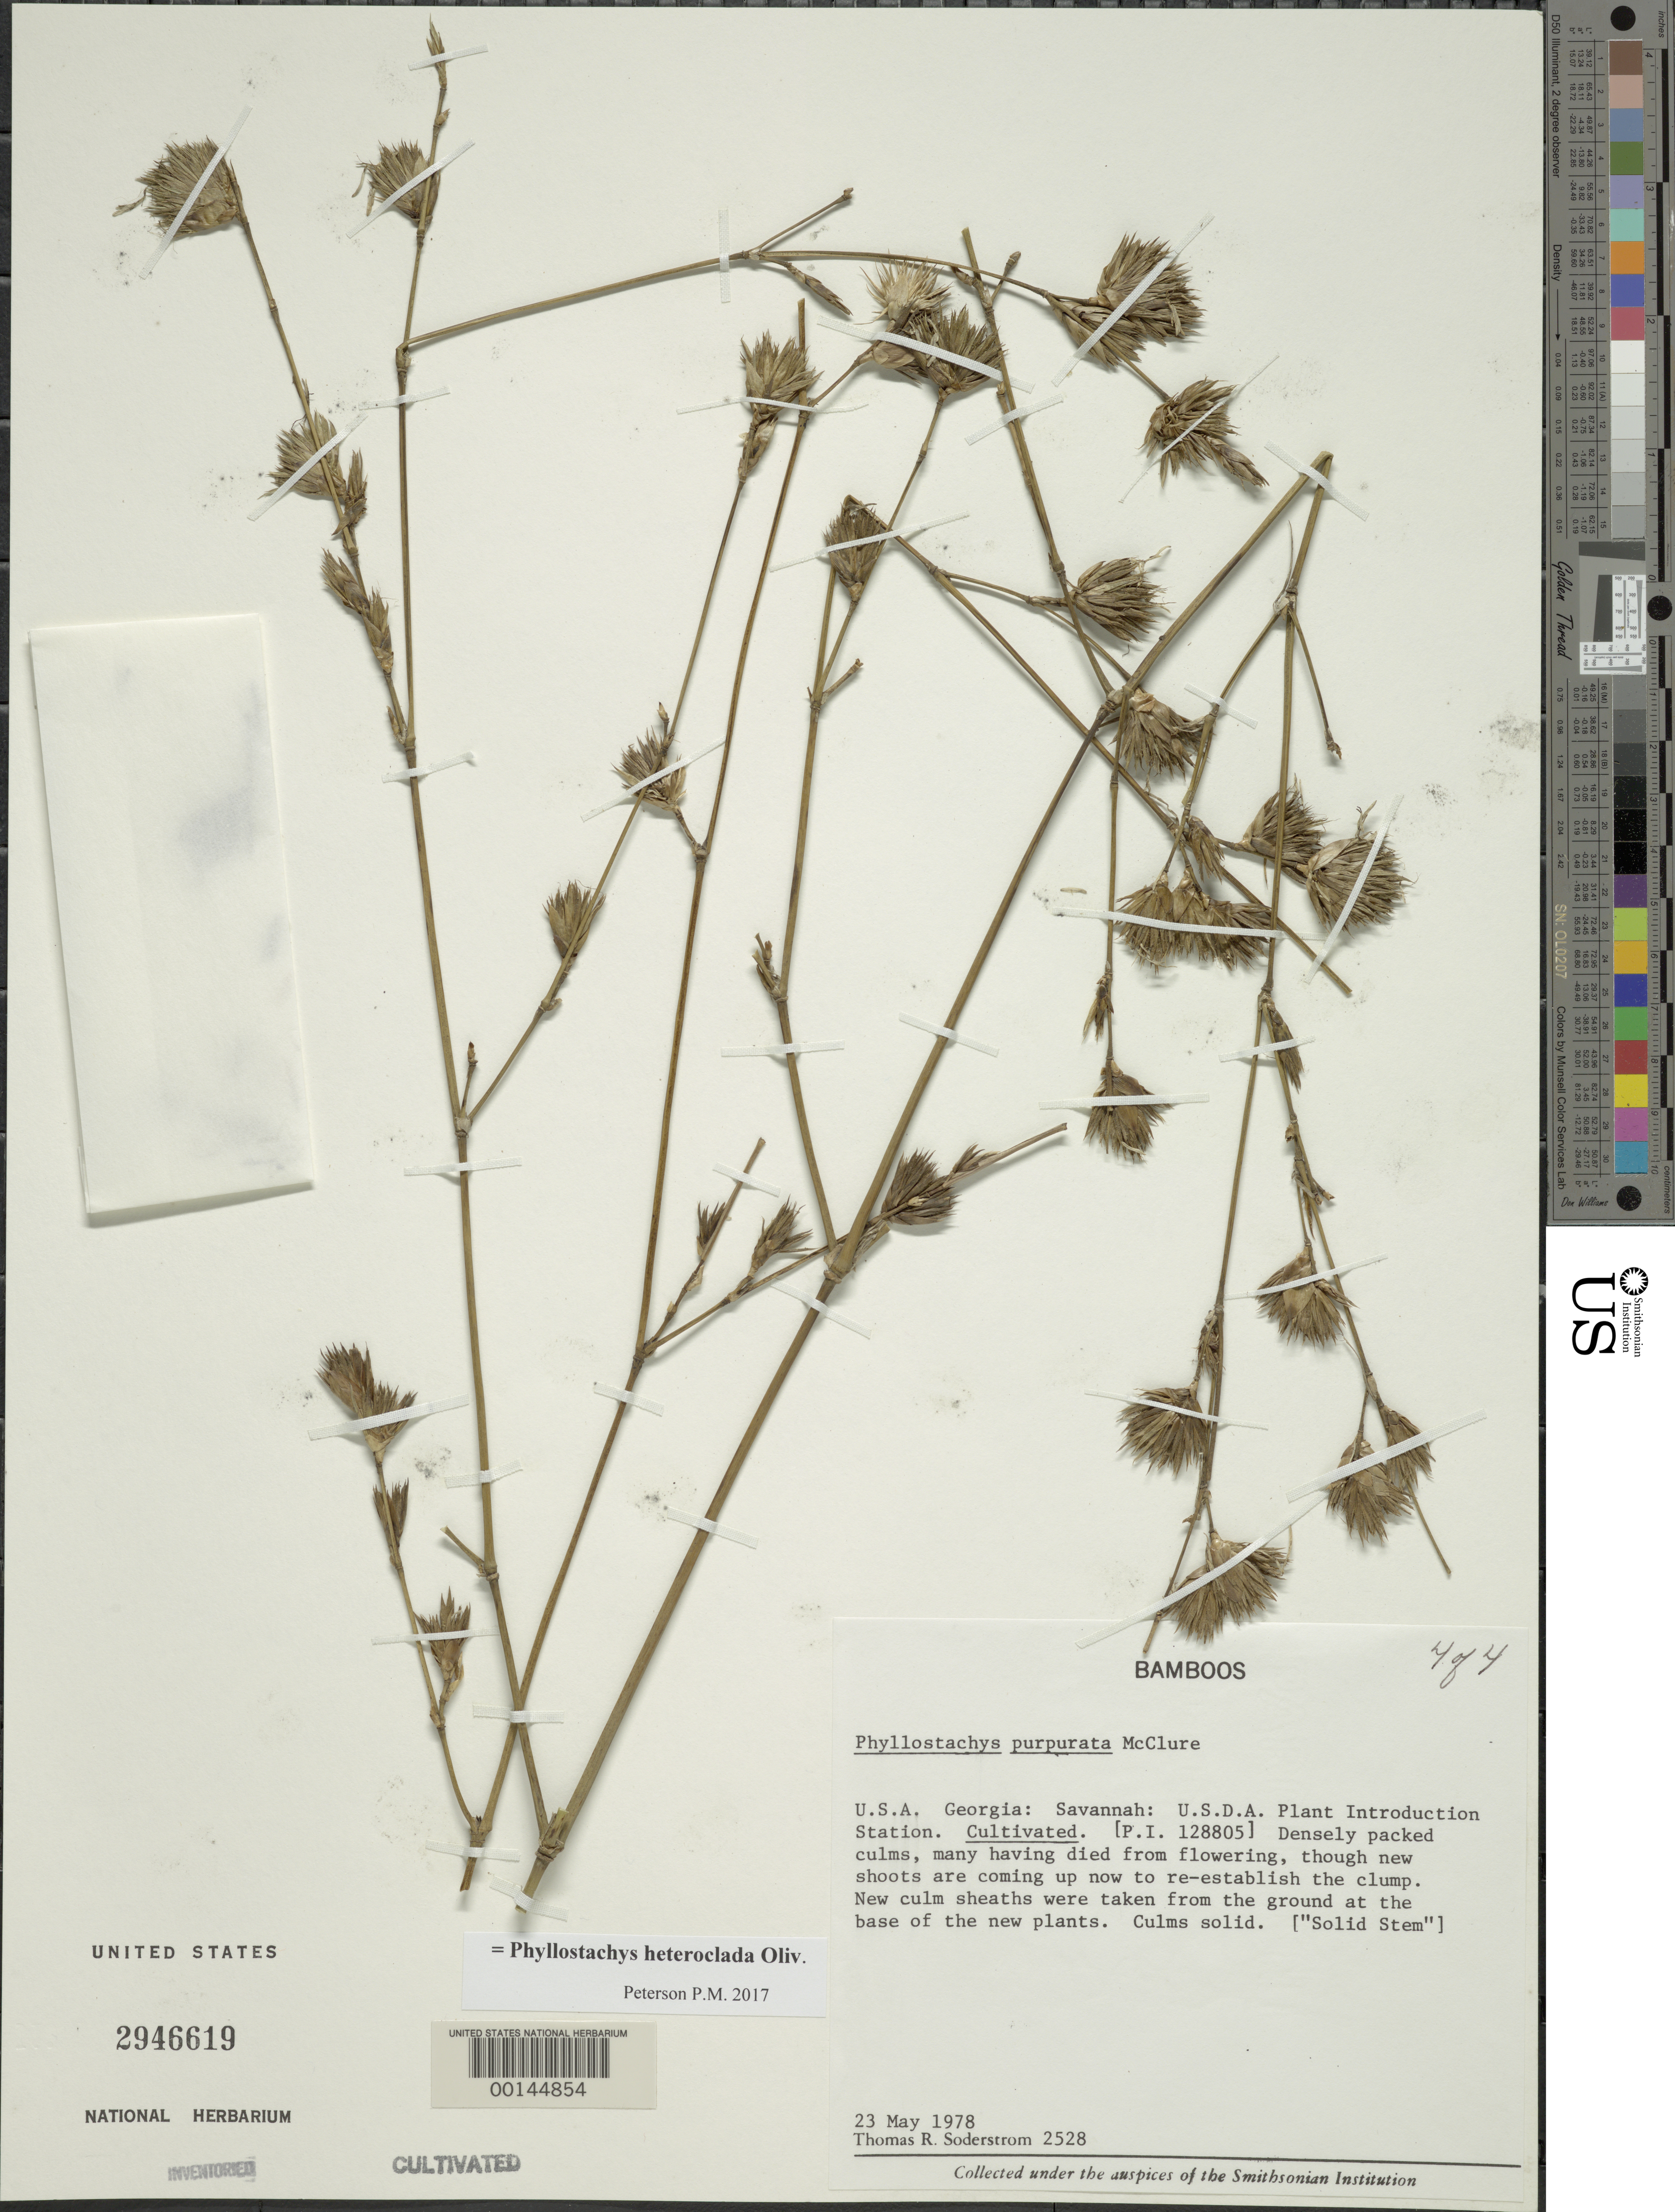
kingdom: Plantae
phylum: Tracheophyta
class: Liliopsida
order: Poales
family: Poaceae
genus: Phyllostachys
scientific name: Phyllostachys heteroclada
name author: Oliv.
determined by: Poaceae Reorganization Project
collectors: T. R. Soderstrom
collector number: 2528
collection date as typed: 23 May 1978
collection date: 1978-05-23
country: United States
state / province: Georgia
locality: Savannah, barbour lathrop p.i. garden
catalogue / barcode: US 2946619